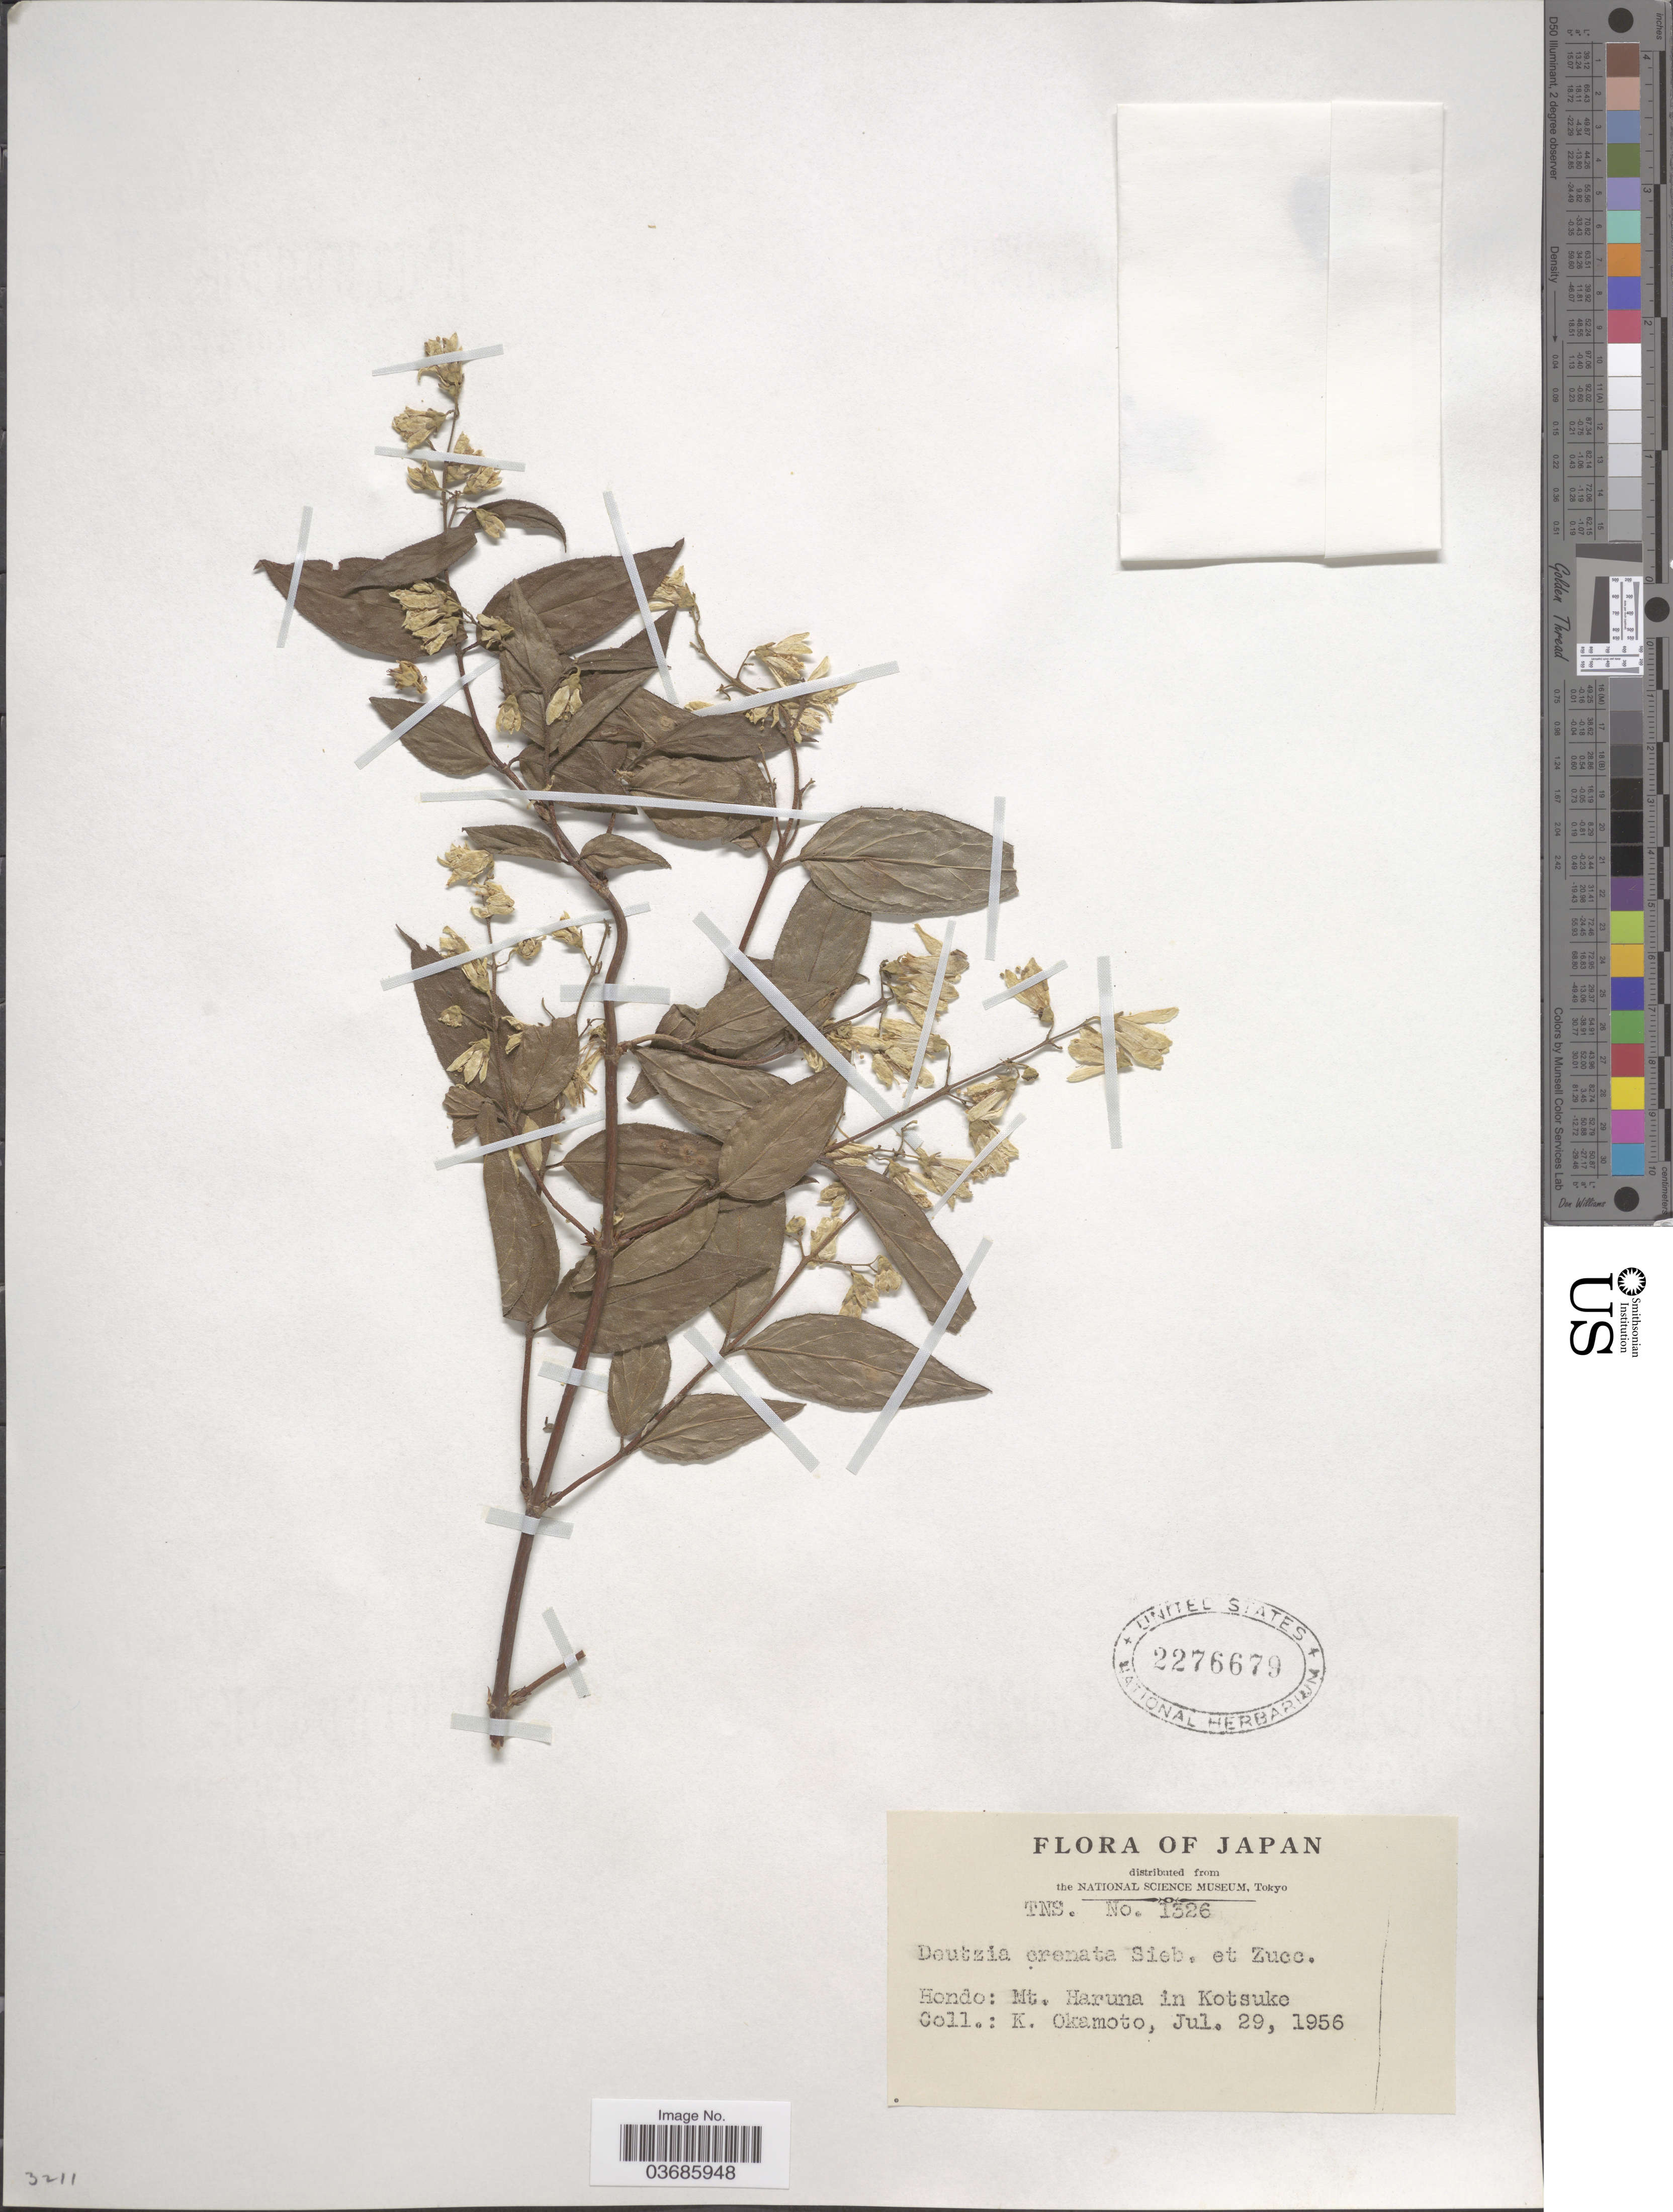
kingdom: Plantae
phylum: Tracheophyta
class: Magnoliopsida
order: Cornales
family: Hydrangeaceae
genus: Deutzia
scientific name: Deutzia scabra var. crenata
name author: Maxim.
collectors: K. Okamoto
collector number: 1326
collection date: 1956-07-29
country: Japan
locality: Hondo: Mt. Haruna in Kotsuke.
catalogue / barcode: US 2276679